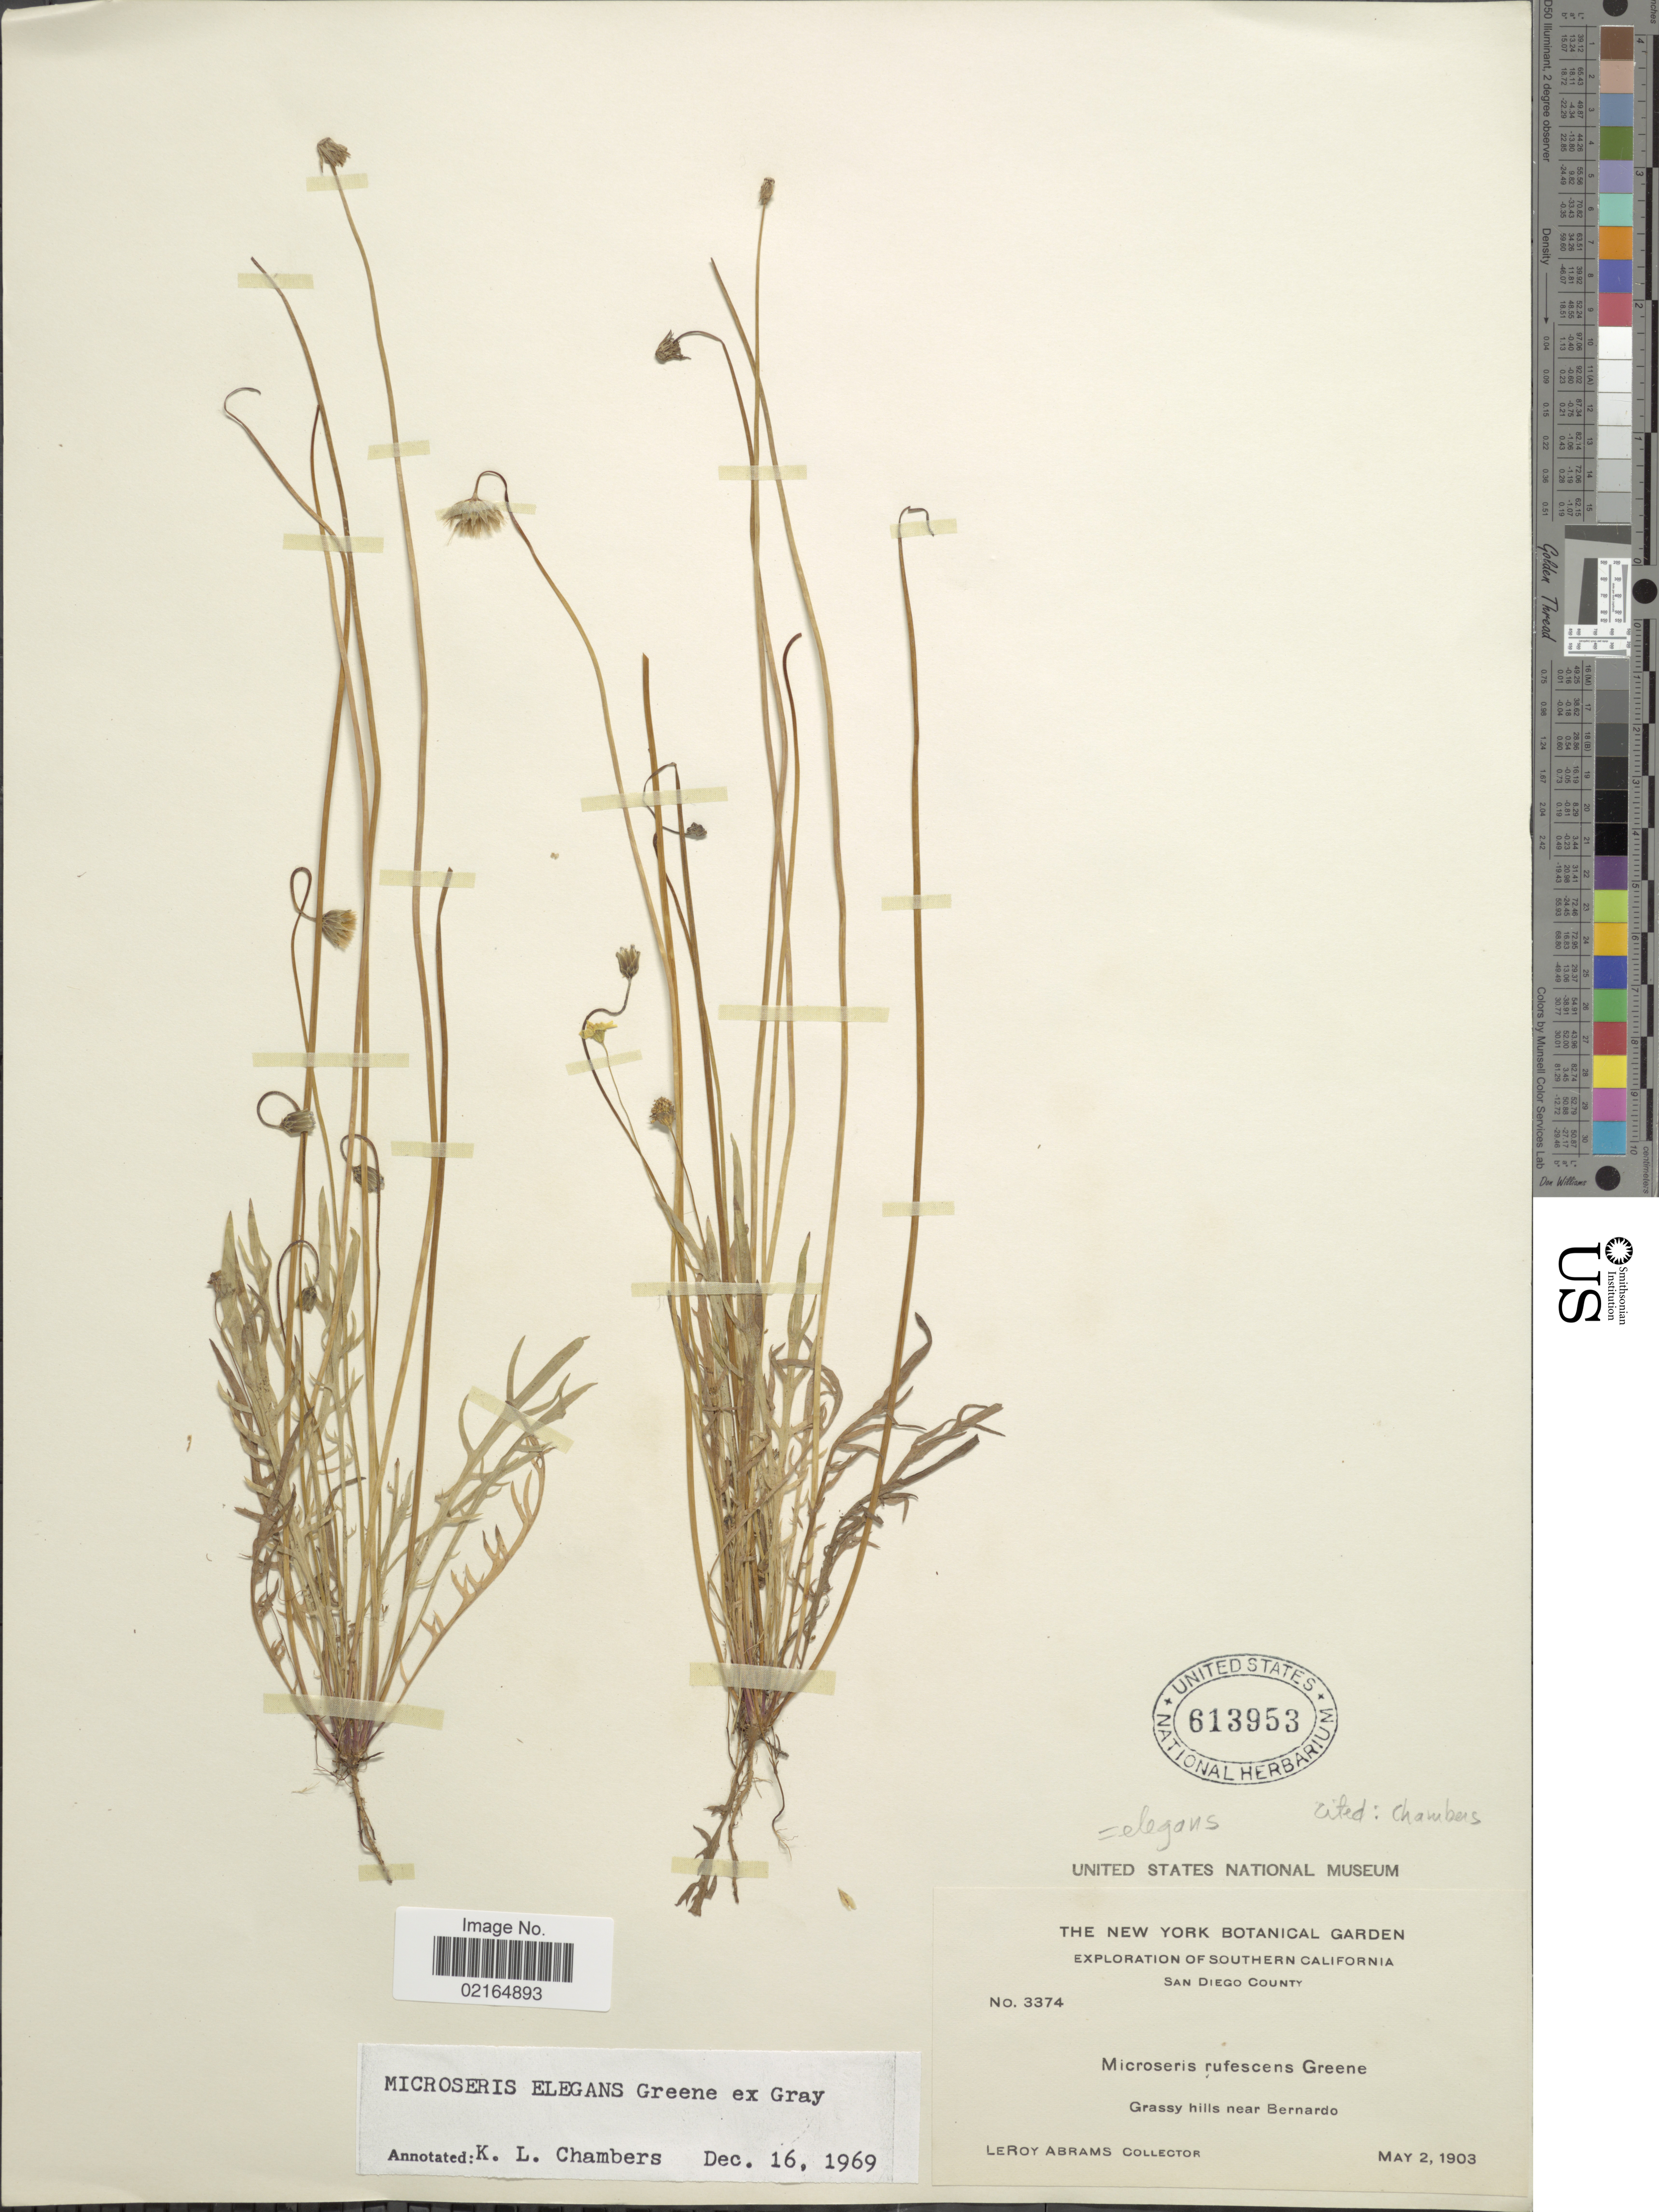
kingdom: Plantae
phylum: Tracheophyta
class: Magnoliopsida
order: Asterales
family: Asteraceae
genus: Microseris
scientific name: Microseris elegans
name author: Greene ex A. Gray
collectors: L. Abrams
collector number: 3374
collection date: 1903-05-02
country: United States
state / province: California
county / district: San Diego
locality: Southern California, San Diego County, Grassy hills near Bernardo.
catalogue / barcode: US 613953